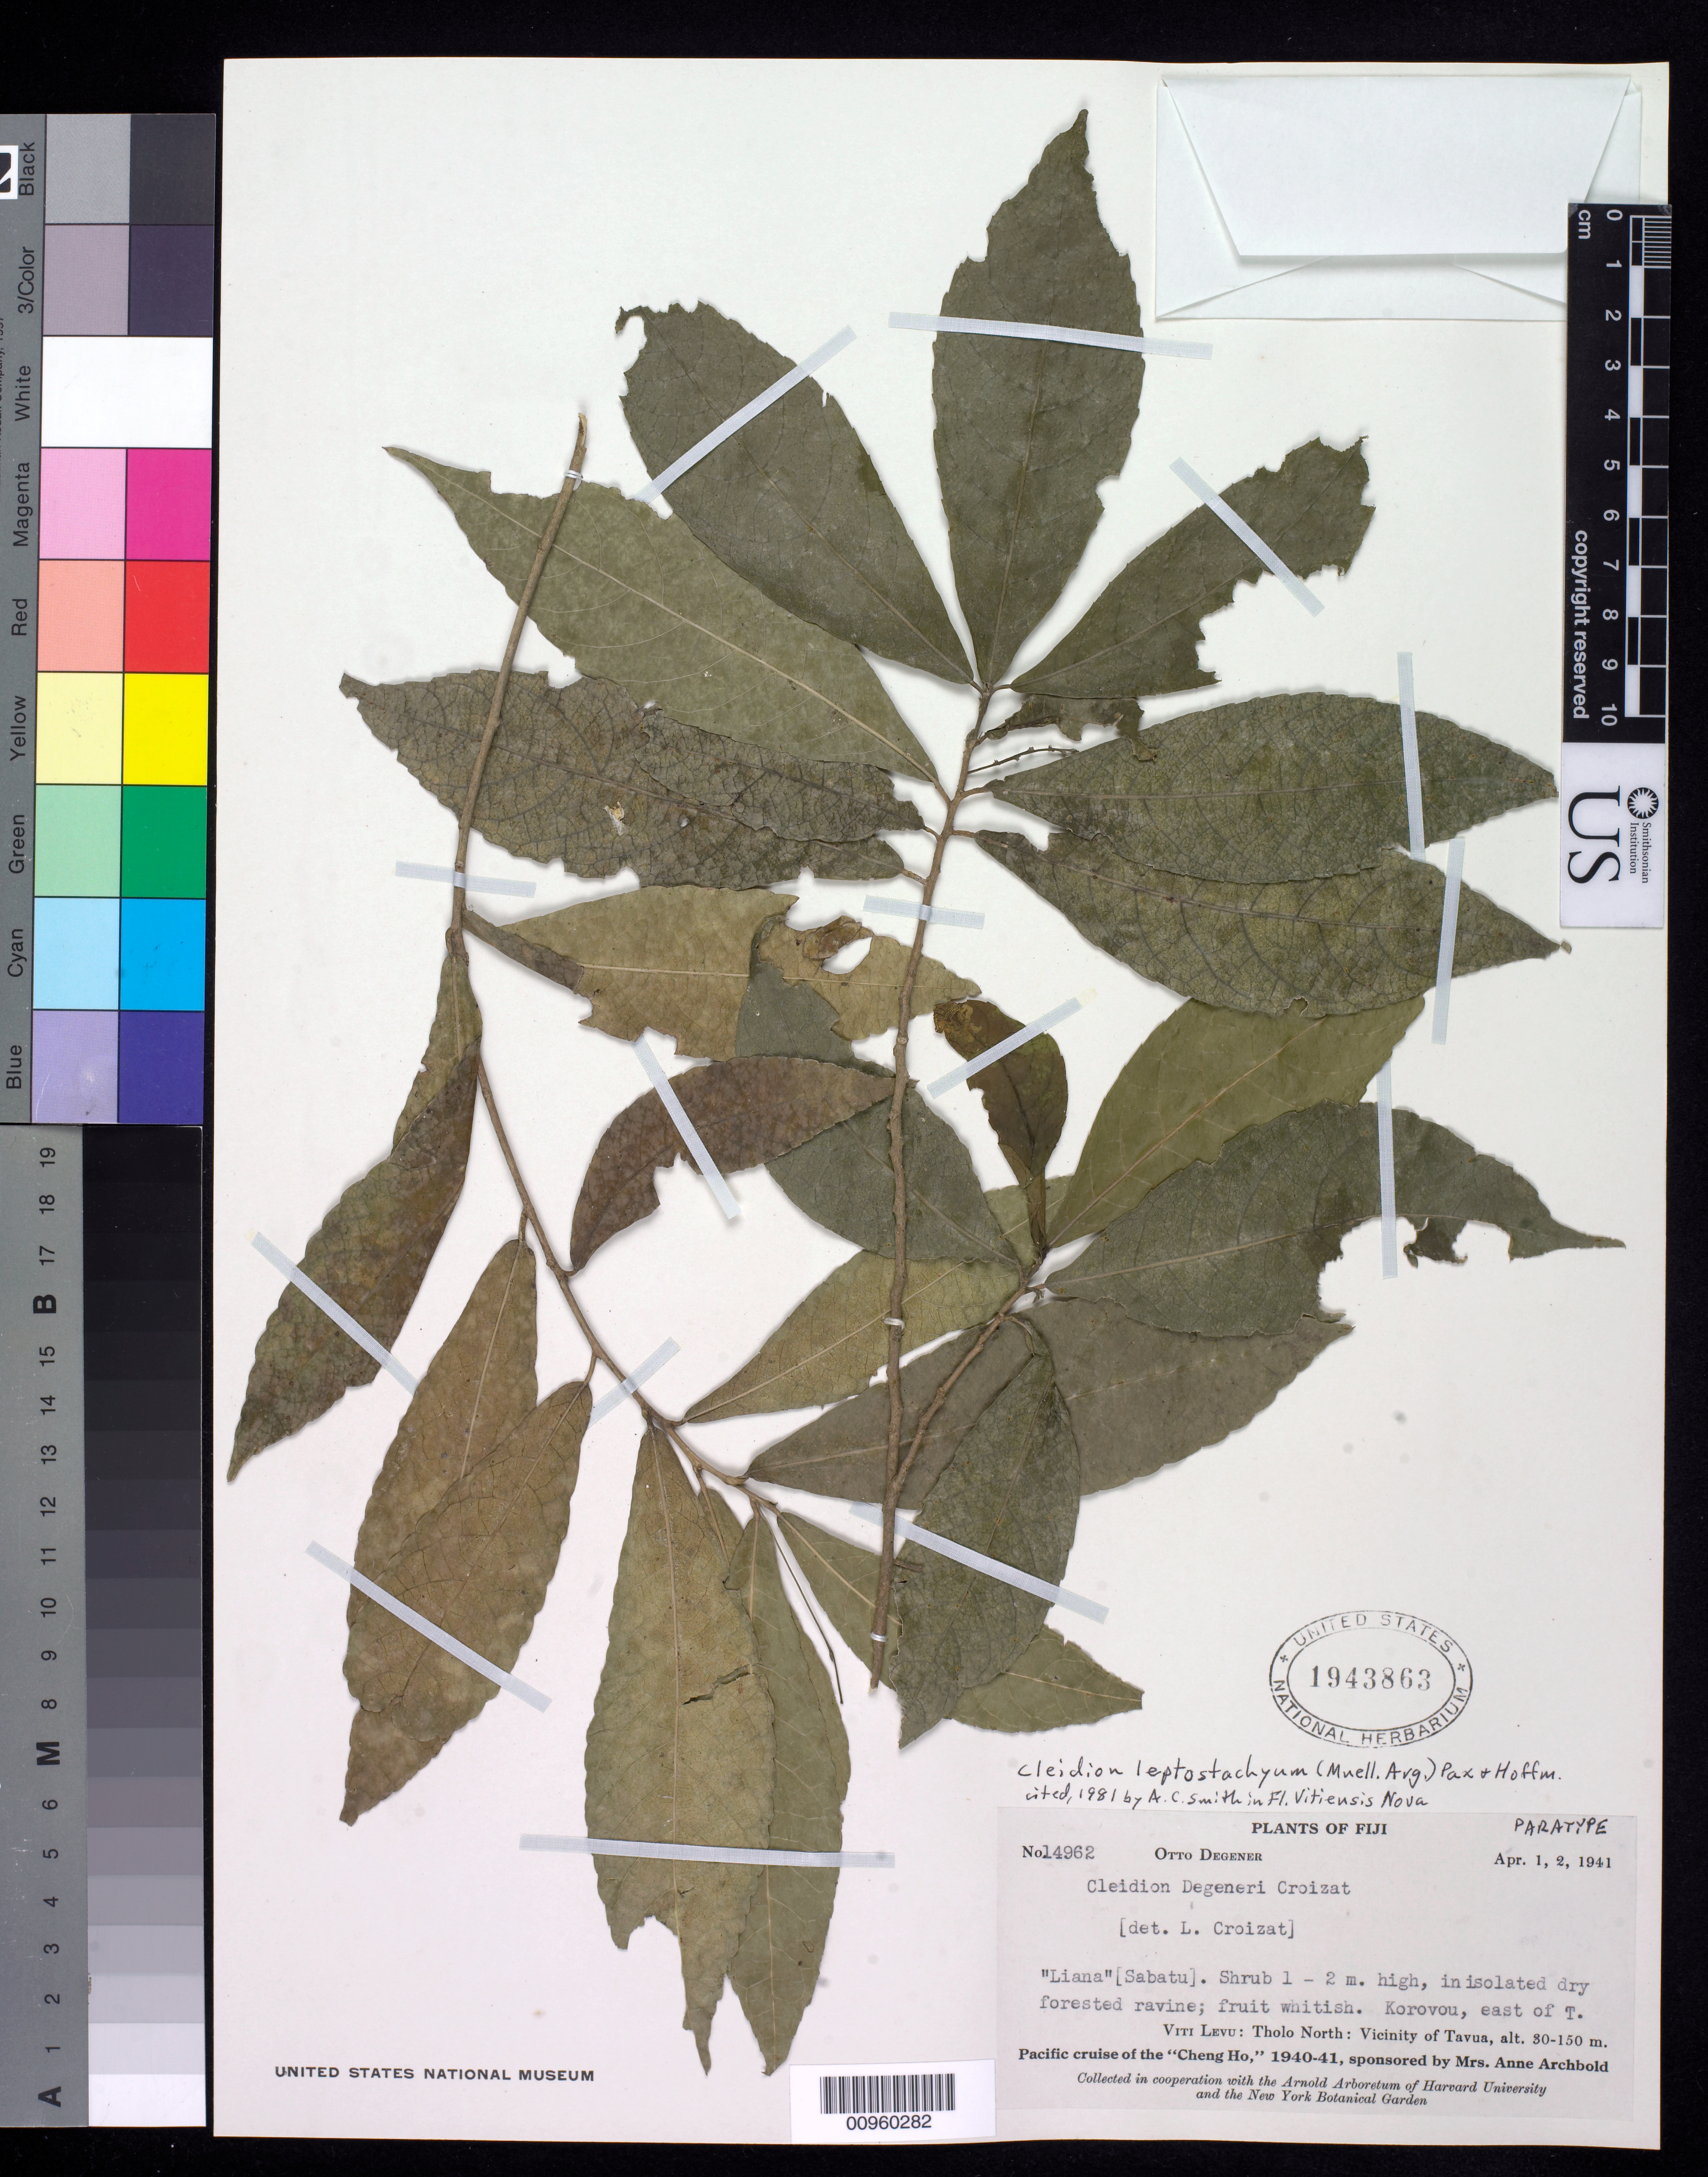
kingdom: Plantae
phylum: Tracheophyta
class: Magnoliopsida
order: Malpighiales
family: Euphorbiaceae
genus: Cleidion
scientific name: Cleidion leptostachyum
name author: (Müll. Arg.) Pax & K. Hoffm.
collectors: O. Degener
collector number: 14962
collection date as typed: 01 Apr 1941 to 02 Apr 1941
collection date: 1941-04-01/1941-04-02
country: Fiji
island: Viti Levu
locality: Tholo North, vicinity of Tavau, Korovou, E of T.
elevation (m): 30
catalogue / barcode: US 1943863